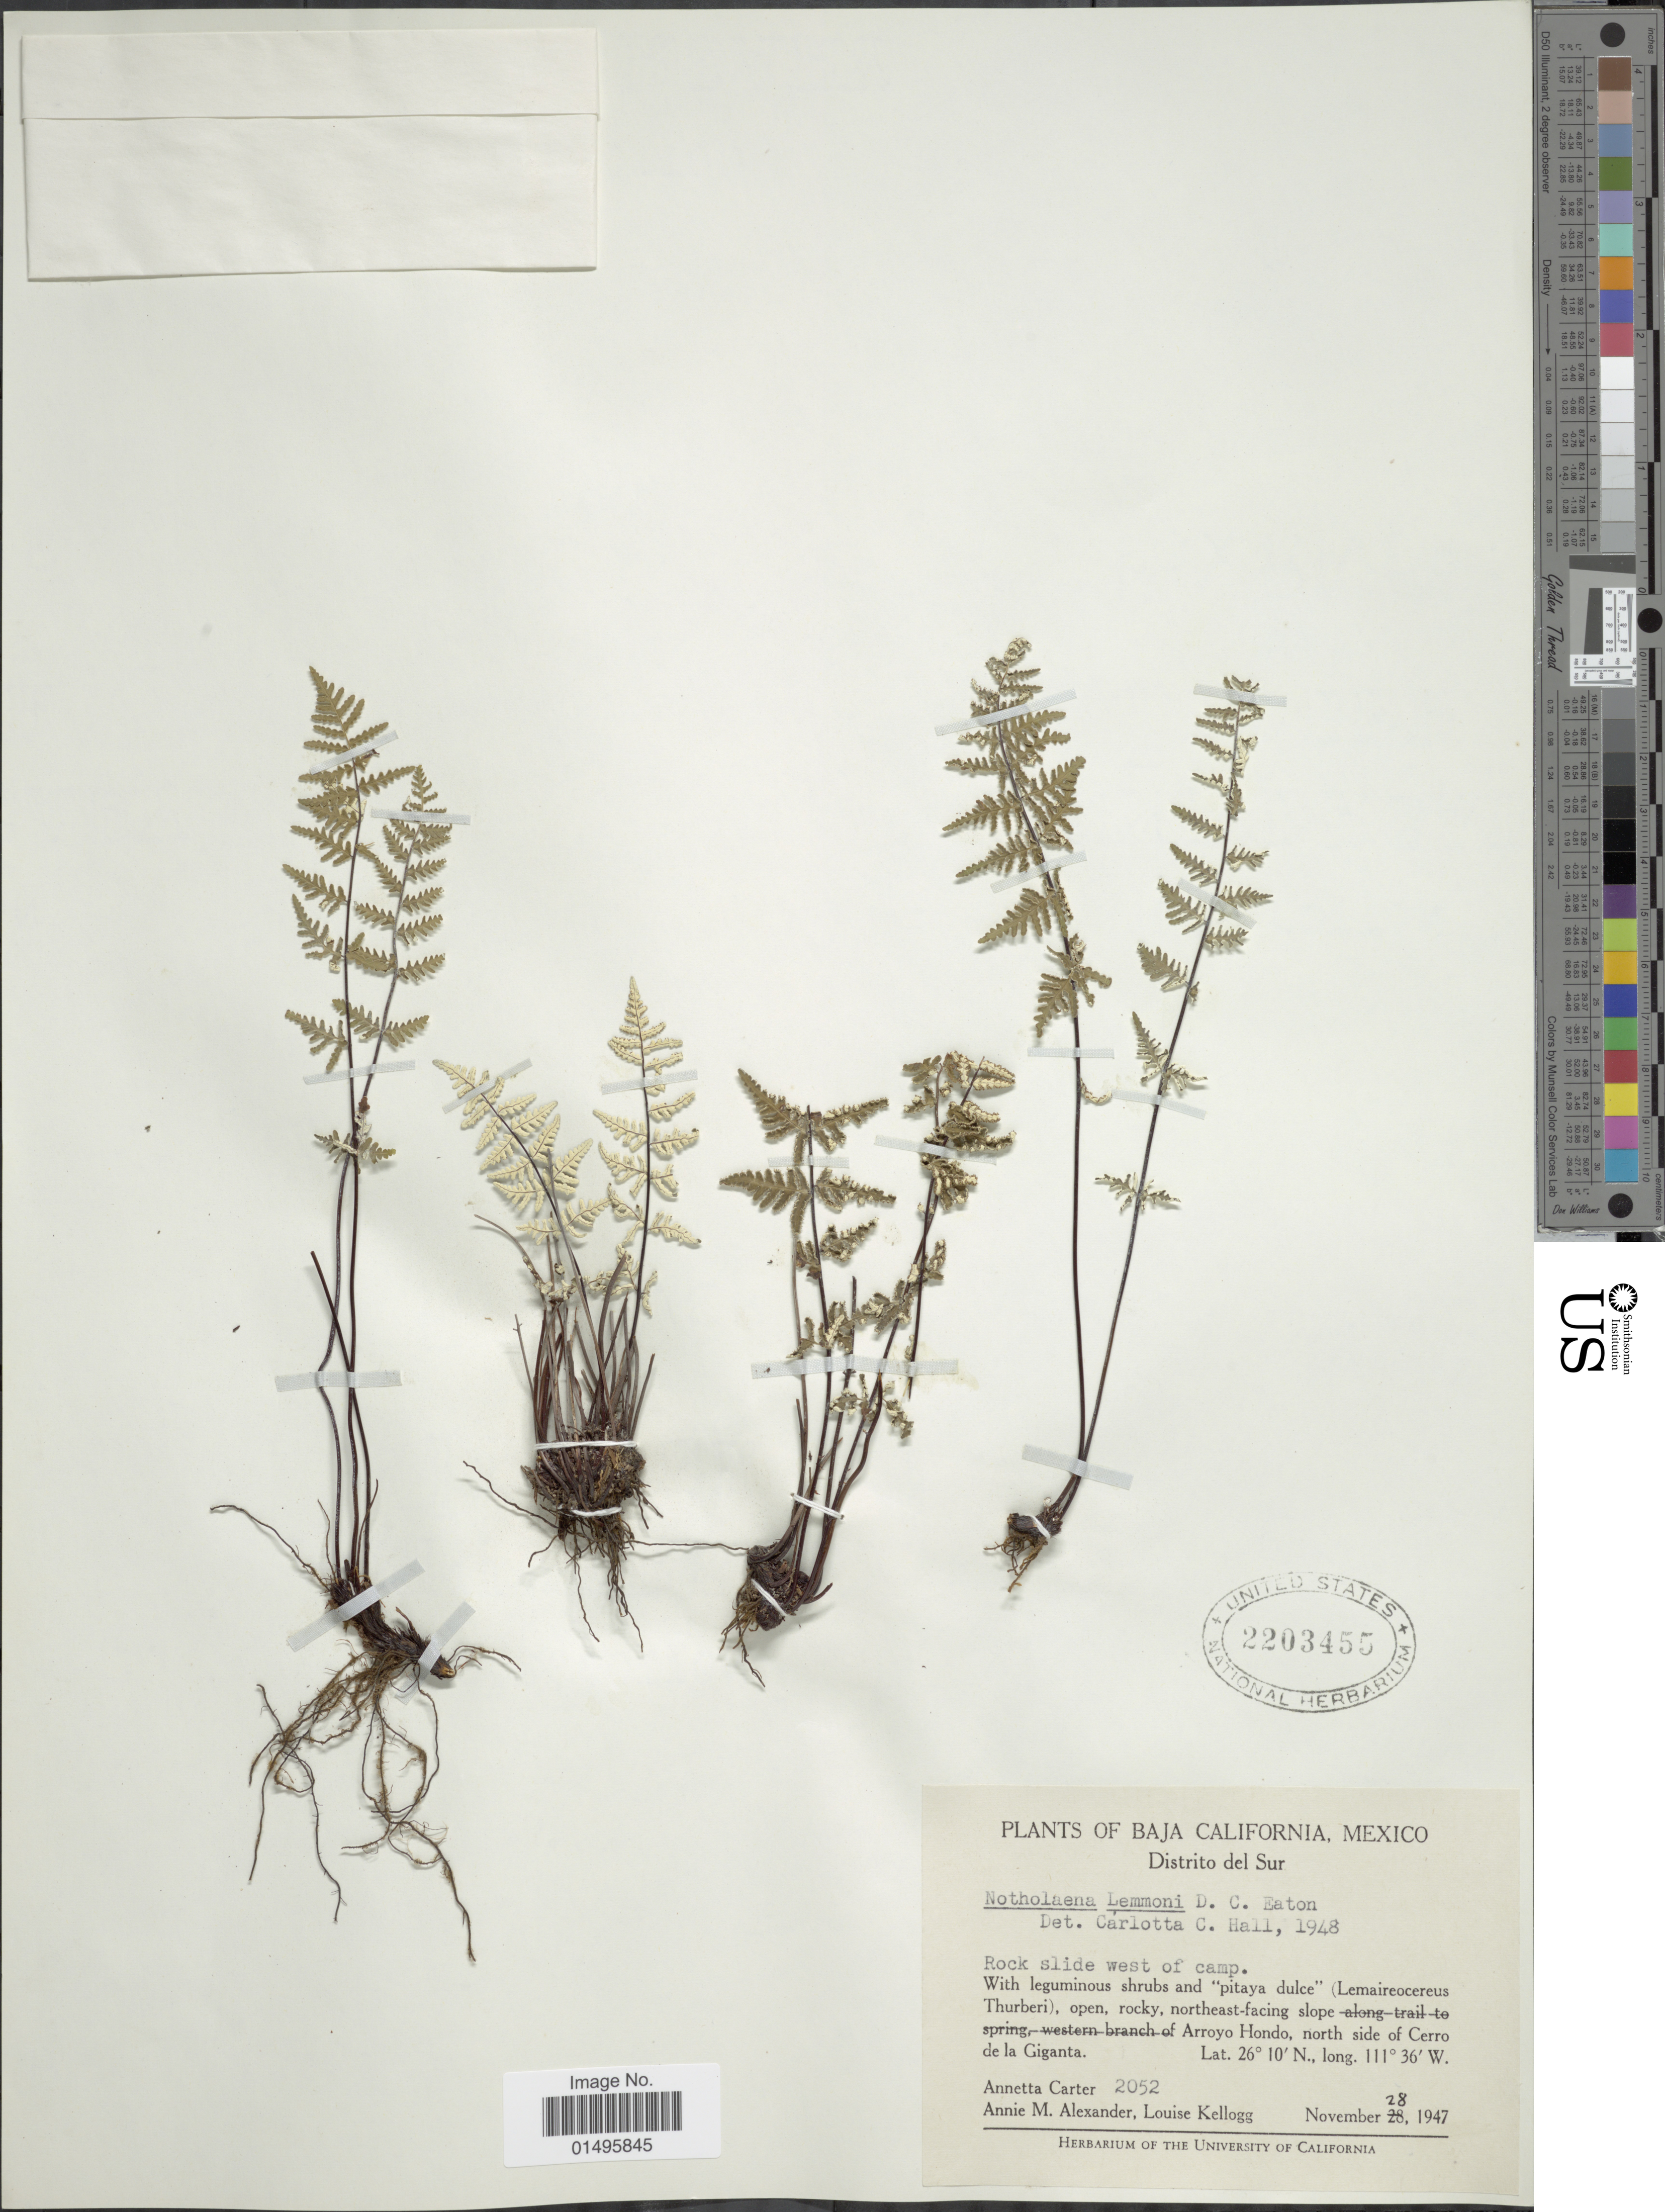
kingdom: Plantae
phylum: Tracheophyta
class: Polypodiopsida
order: Polypodiales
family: Pteridaceae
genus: Notholaena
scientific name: Notholaena lemmonii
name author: D.C. Eaton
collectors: A. Carter, A. M. Alexander & L. Kellogg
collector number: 2052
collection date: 1947-11-28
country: Mexico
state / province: Baja California Sur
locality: Baja California. Mexico. Dsitrito del Sur, Arroyo Hondo, north side of Cerro de la Giganta.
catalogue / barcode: US 2203455